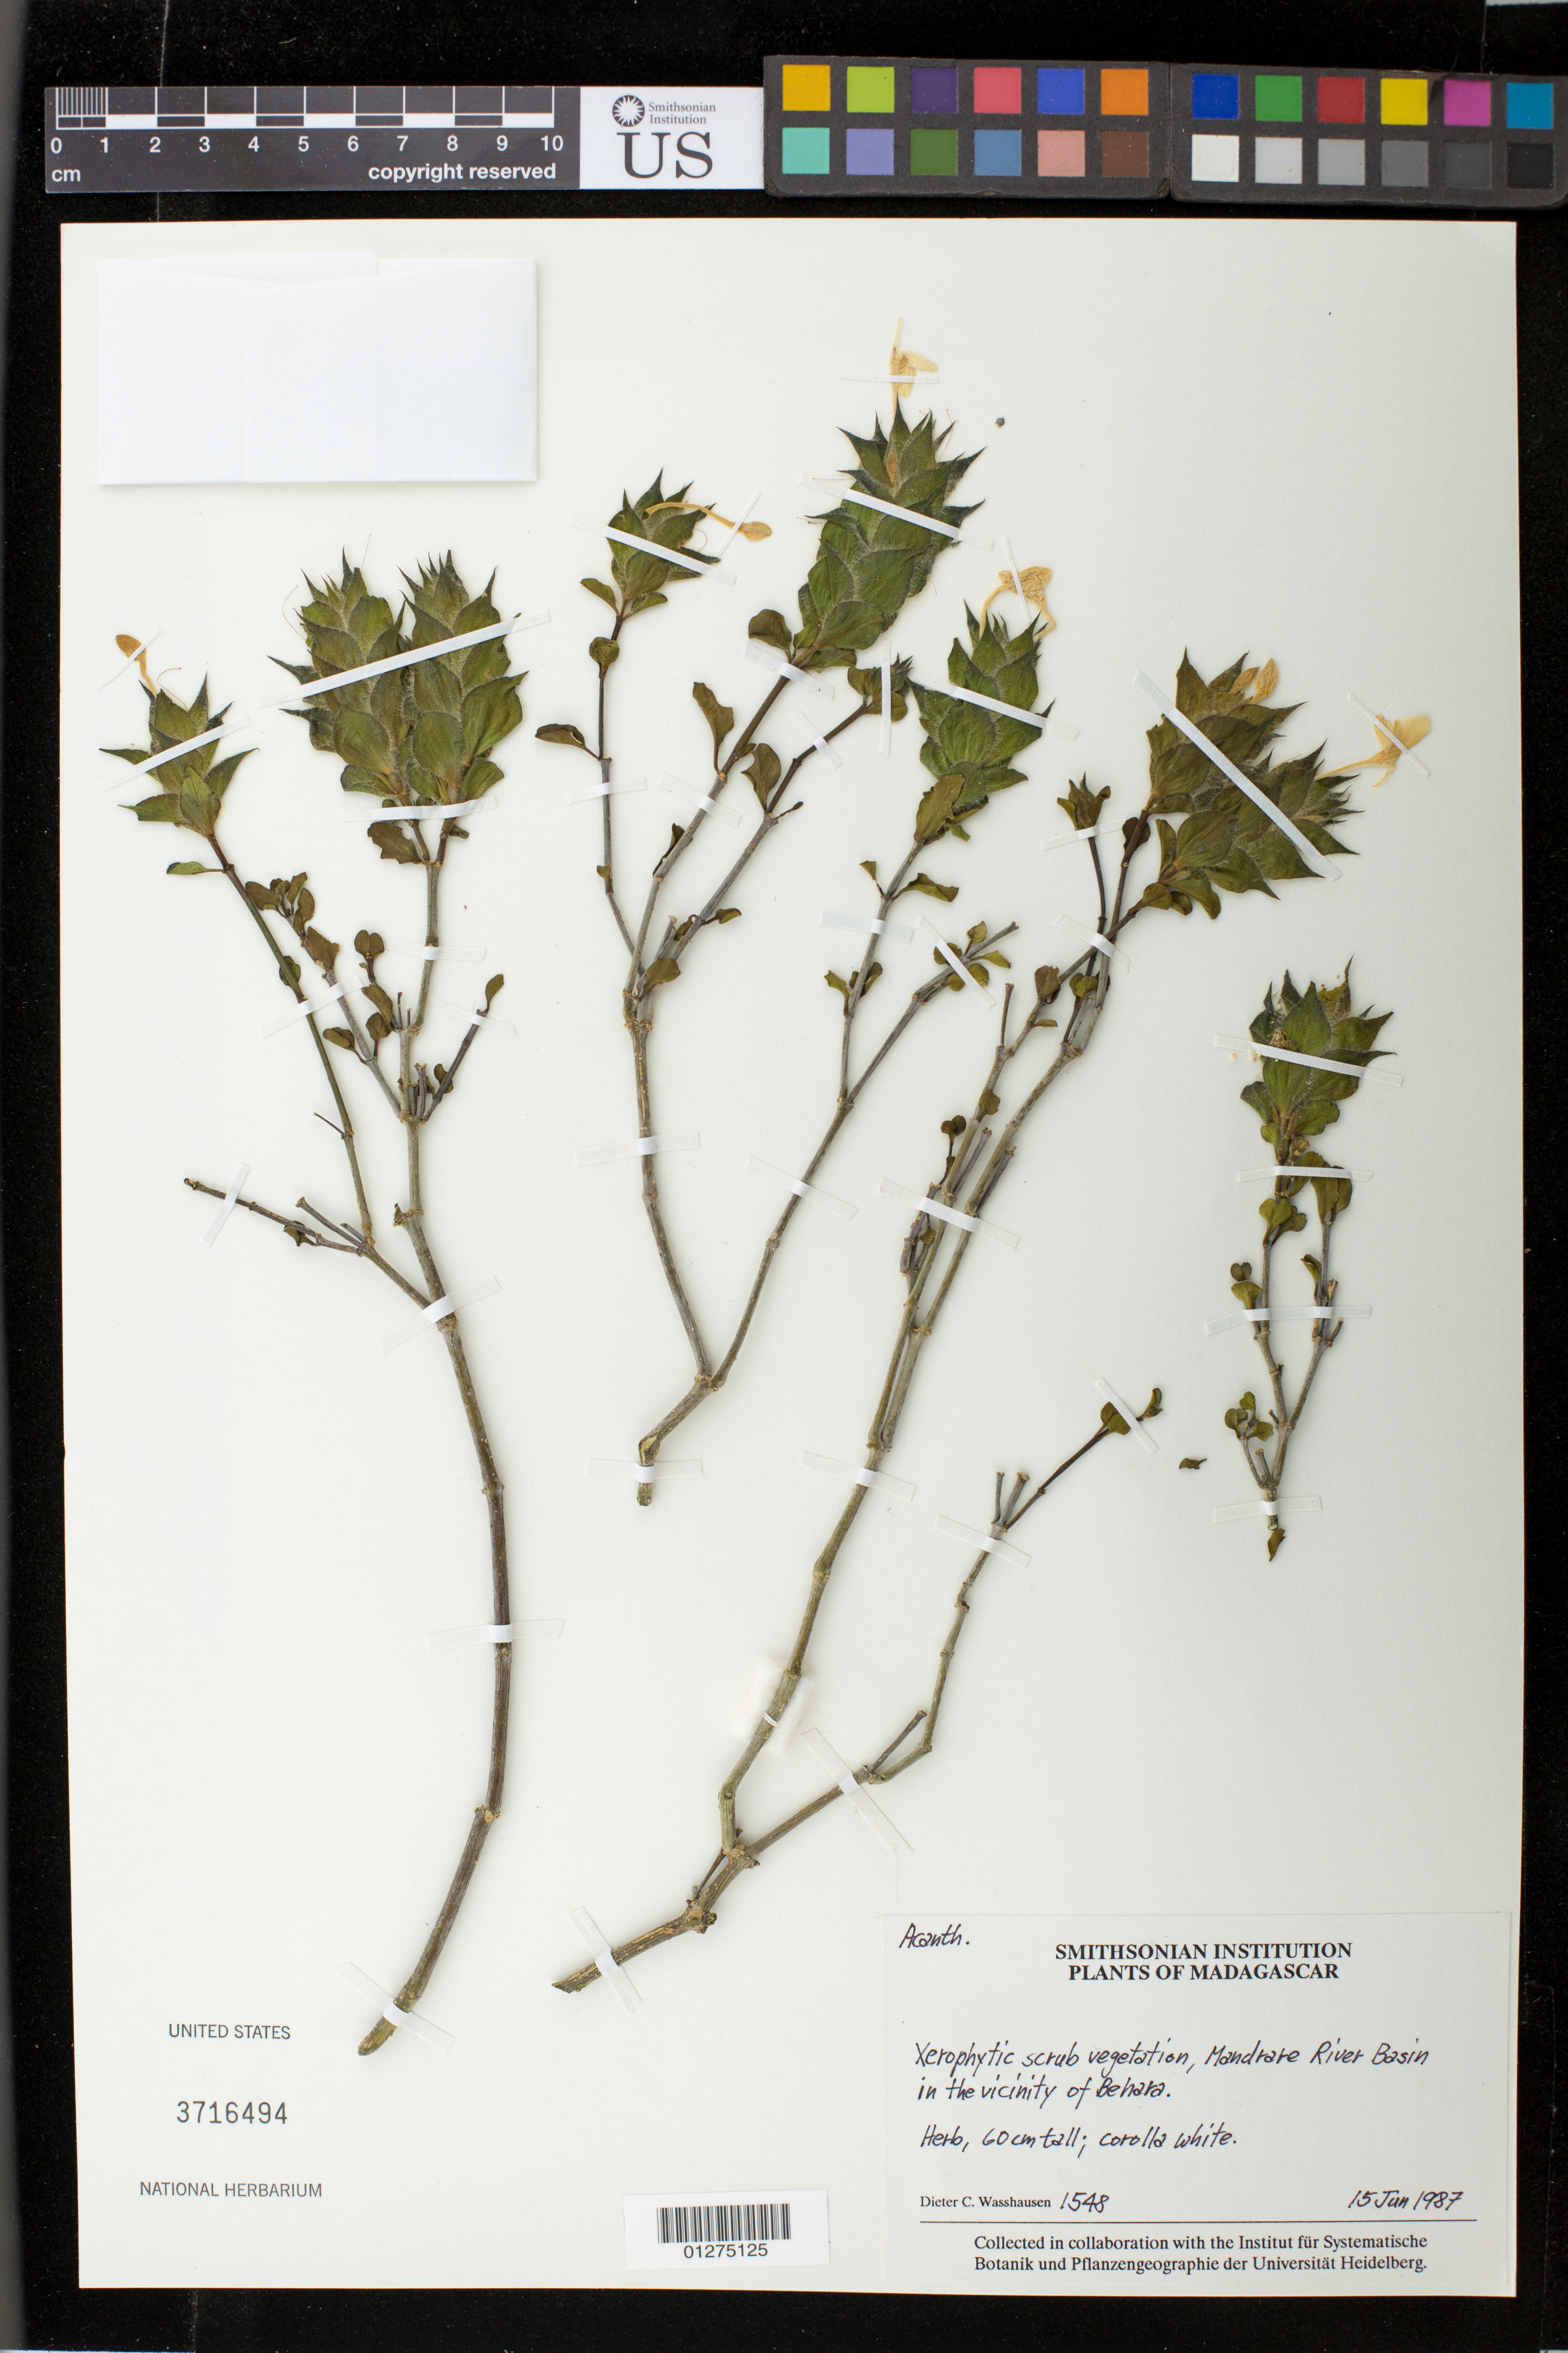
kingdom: Plantae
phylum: Tracheophyta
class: Magnoliopsida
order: Lamiales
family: Acanthaceae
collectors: D. C. Wasshausen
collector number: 1548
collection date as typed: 15 Jun 1987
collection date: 1987-06-15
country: Madagascar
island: Madagascar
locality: Mandrare River Basin in the vicinity of Behara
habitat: xerophytic scrub vegetation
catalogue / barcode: US 3716494